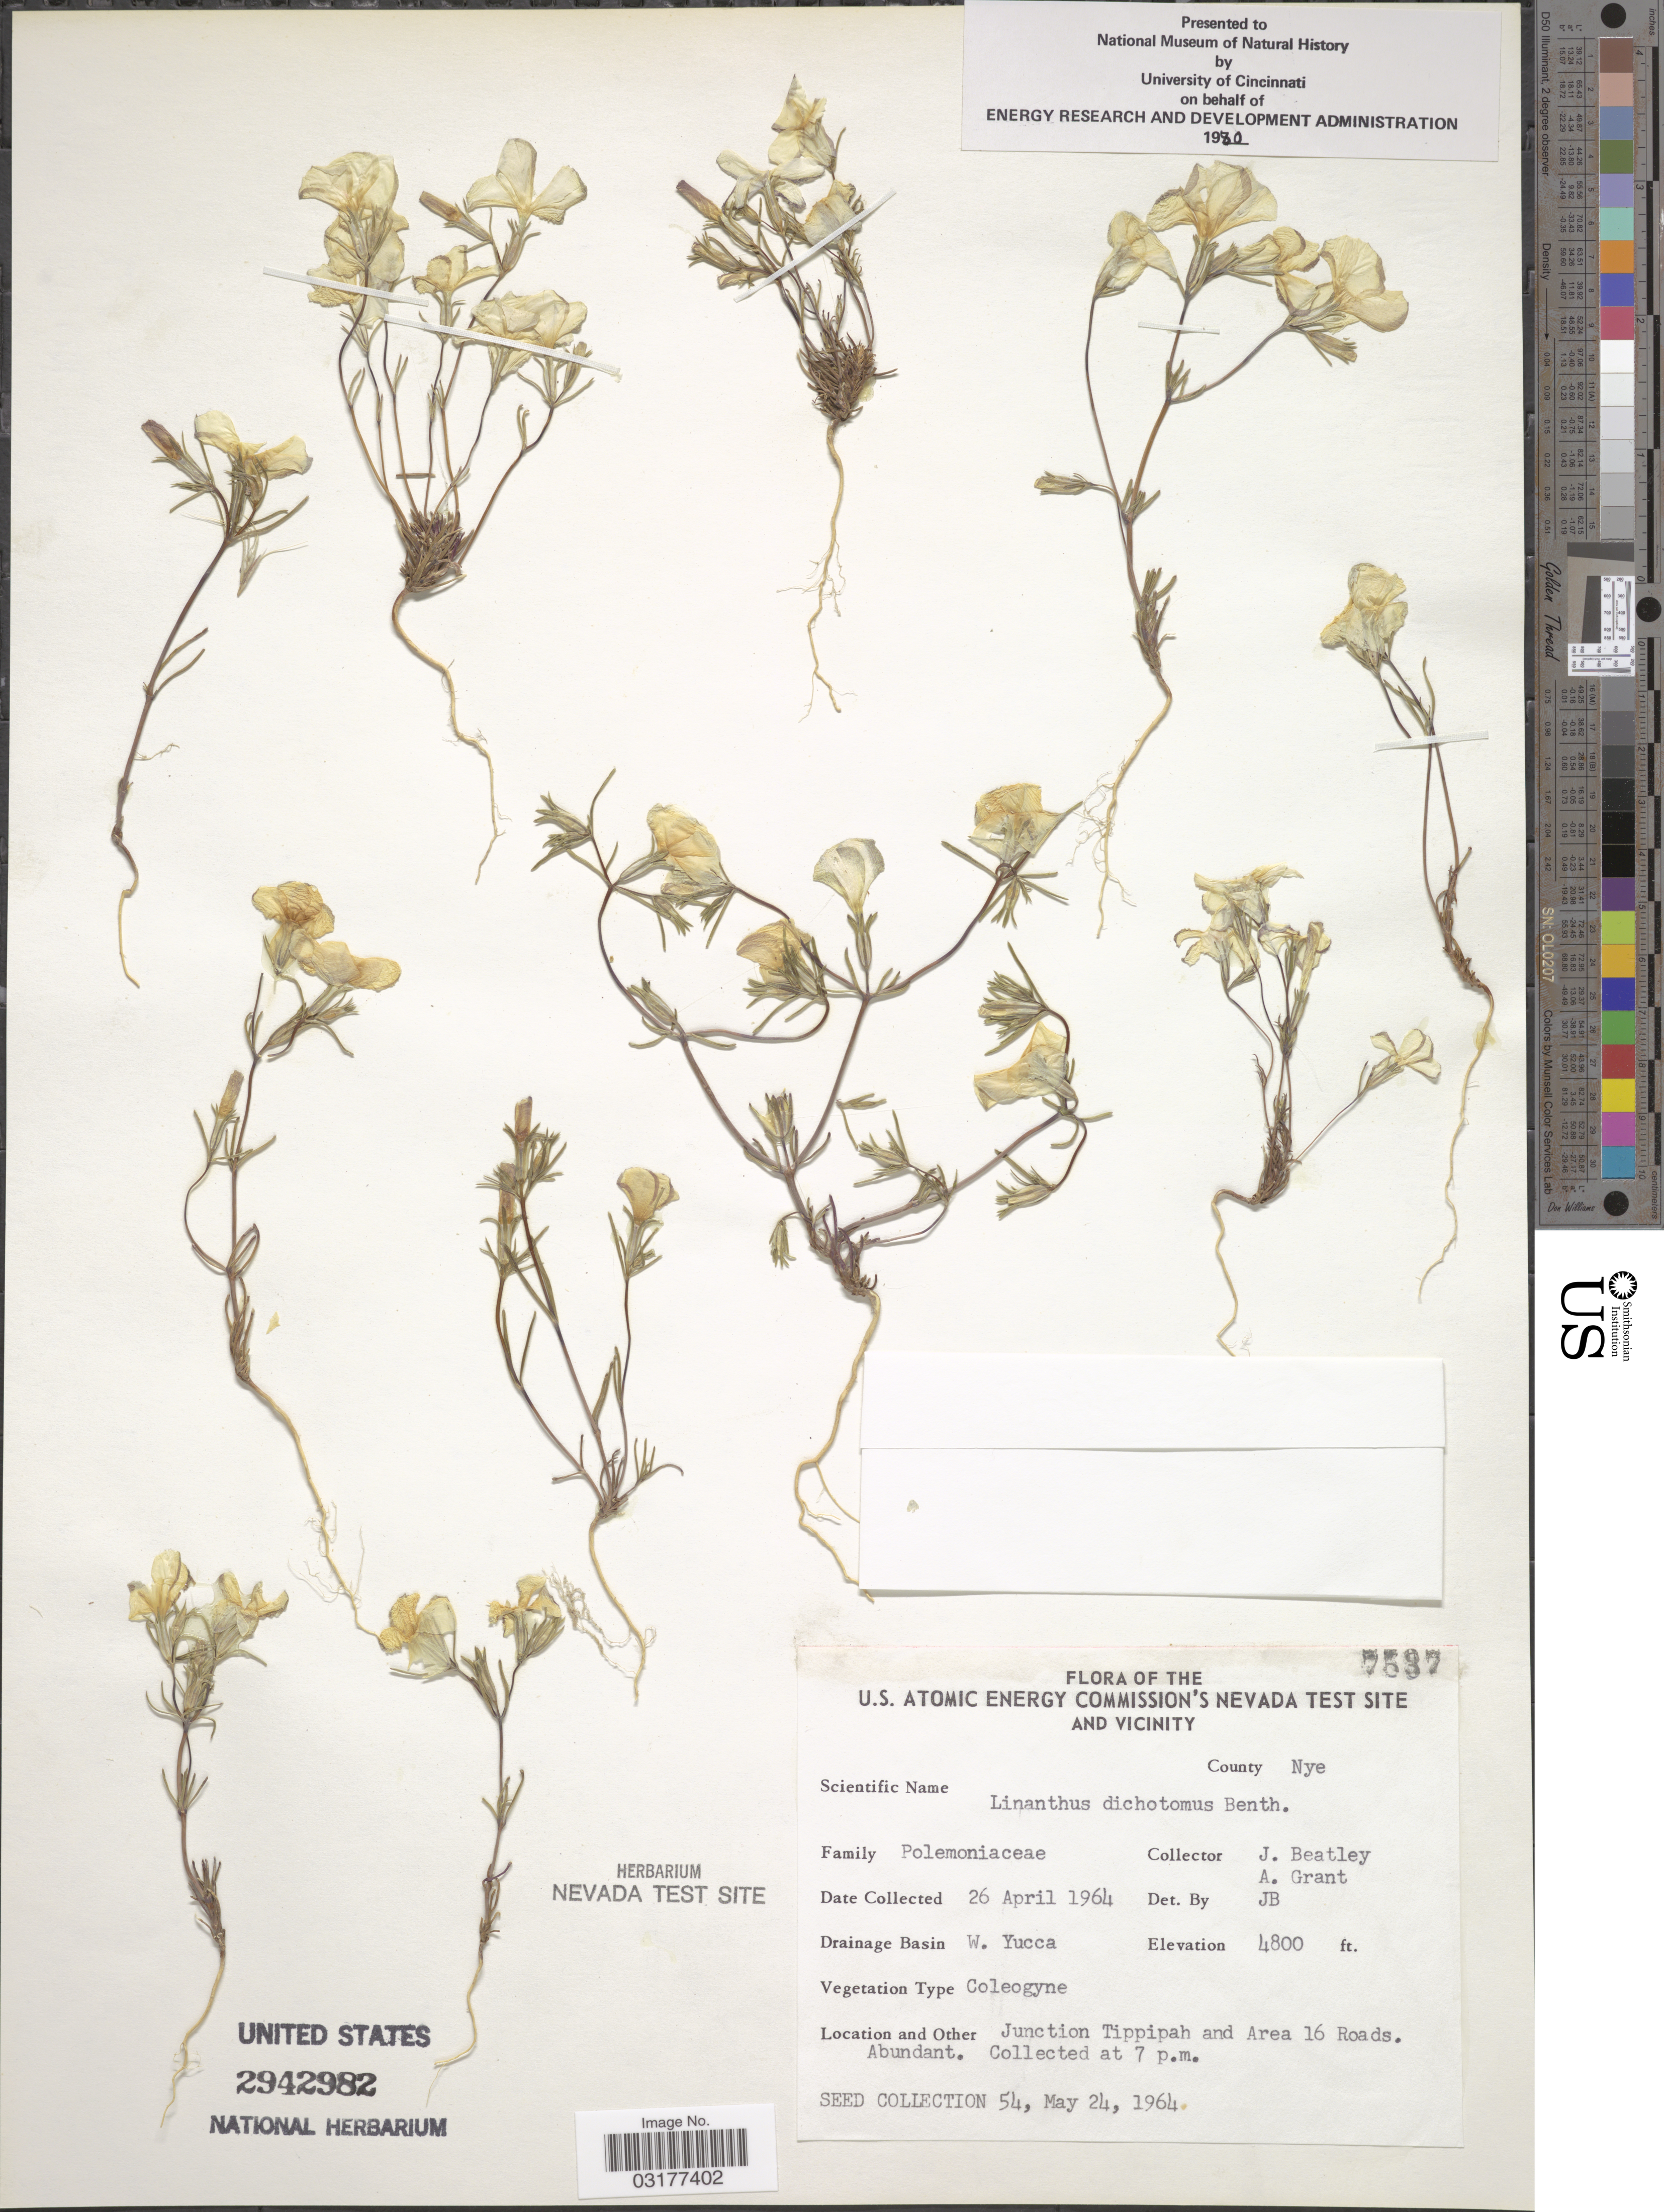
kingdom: Plantae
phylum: Tracheophyta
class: Magnoliopsida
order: Ericales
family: Polemoniaceae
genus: Linanthus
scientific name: Linanthus dichotomus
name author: Benth.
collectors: J. C. Beatley & A. Grant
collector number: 7537*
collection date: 1964-04-26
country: United States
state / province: Nevada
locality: The U.S. Atomic Energy Commission's Nevada Test Site and Vicinity. County Nye. Drainage Basin W. Yucca. Junction Tippipah and Area 16 Roads.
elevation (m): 1463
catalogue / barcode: US 2942982